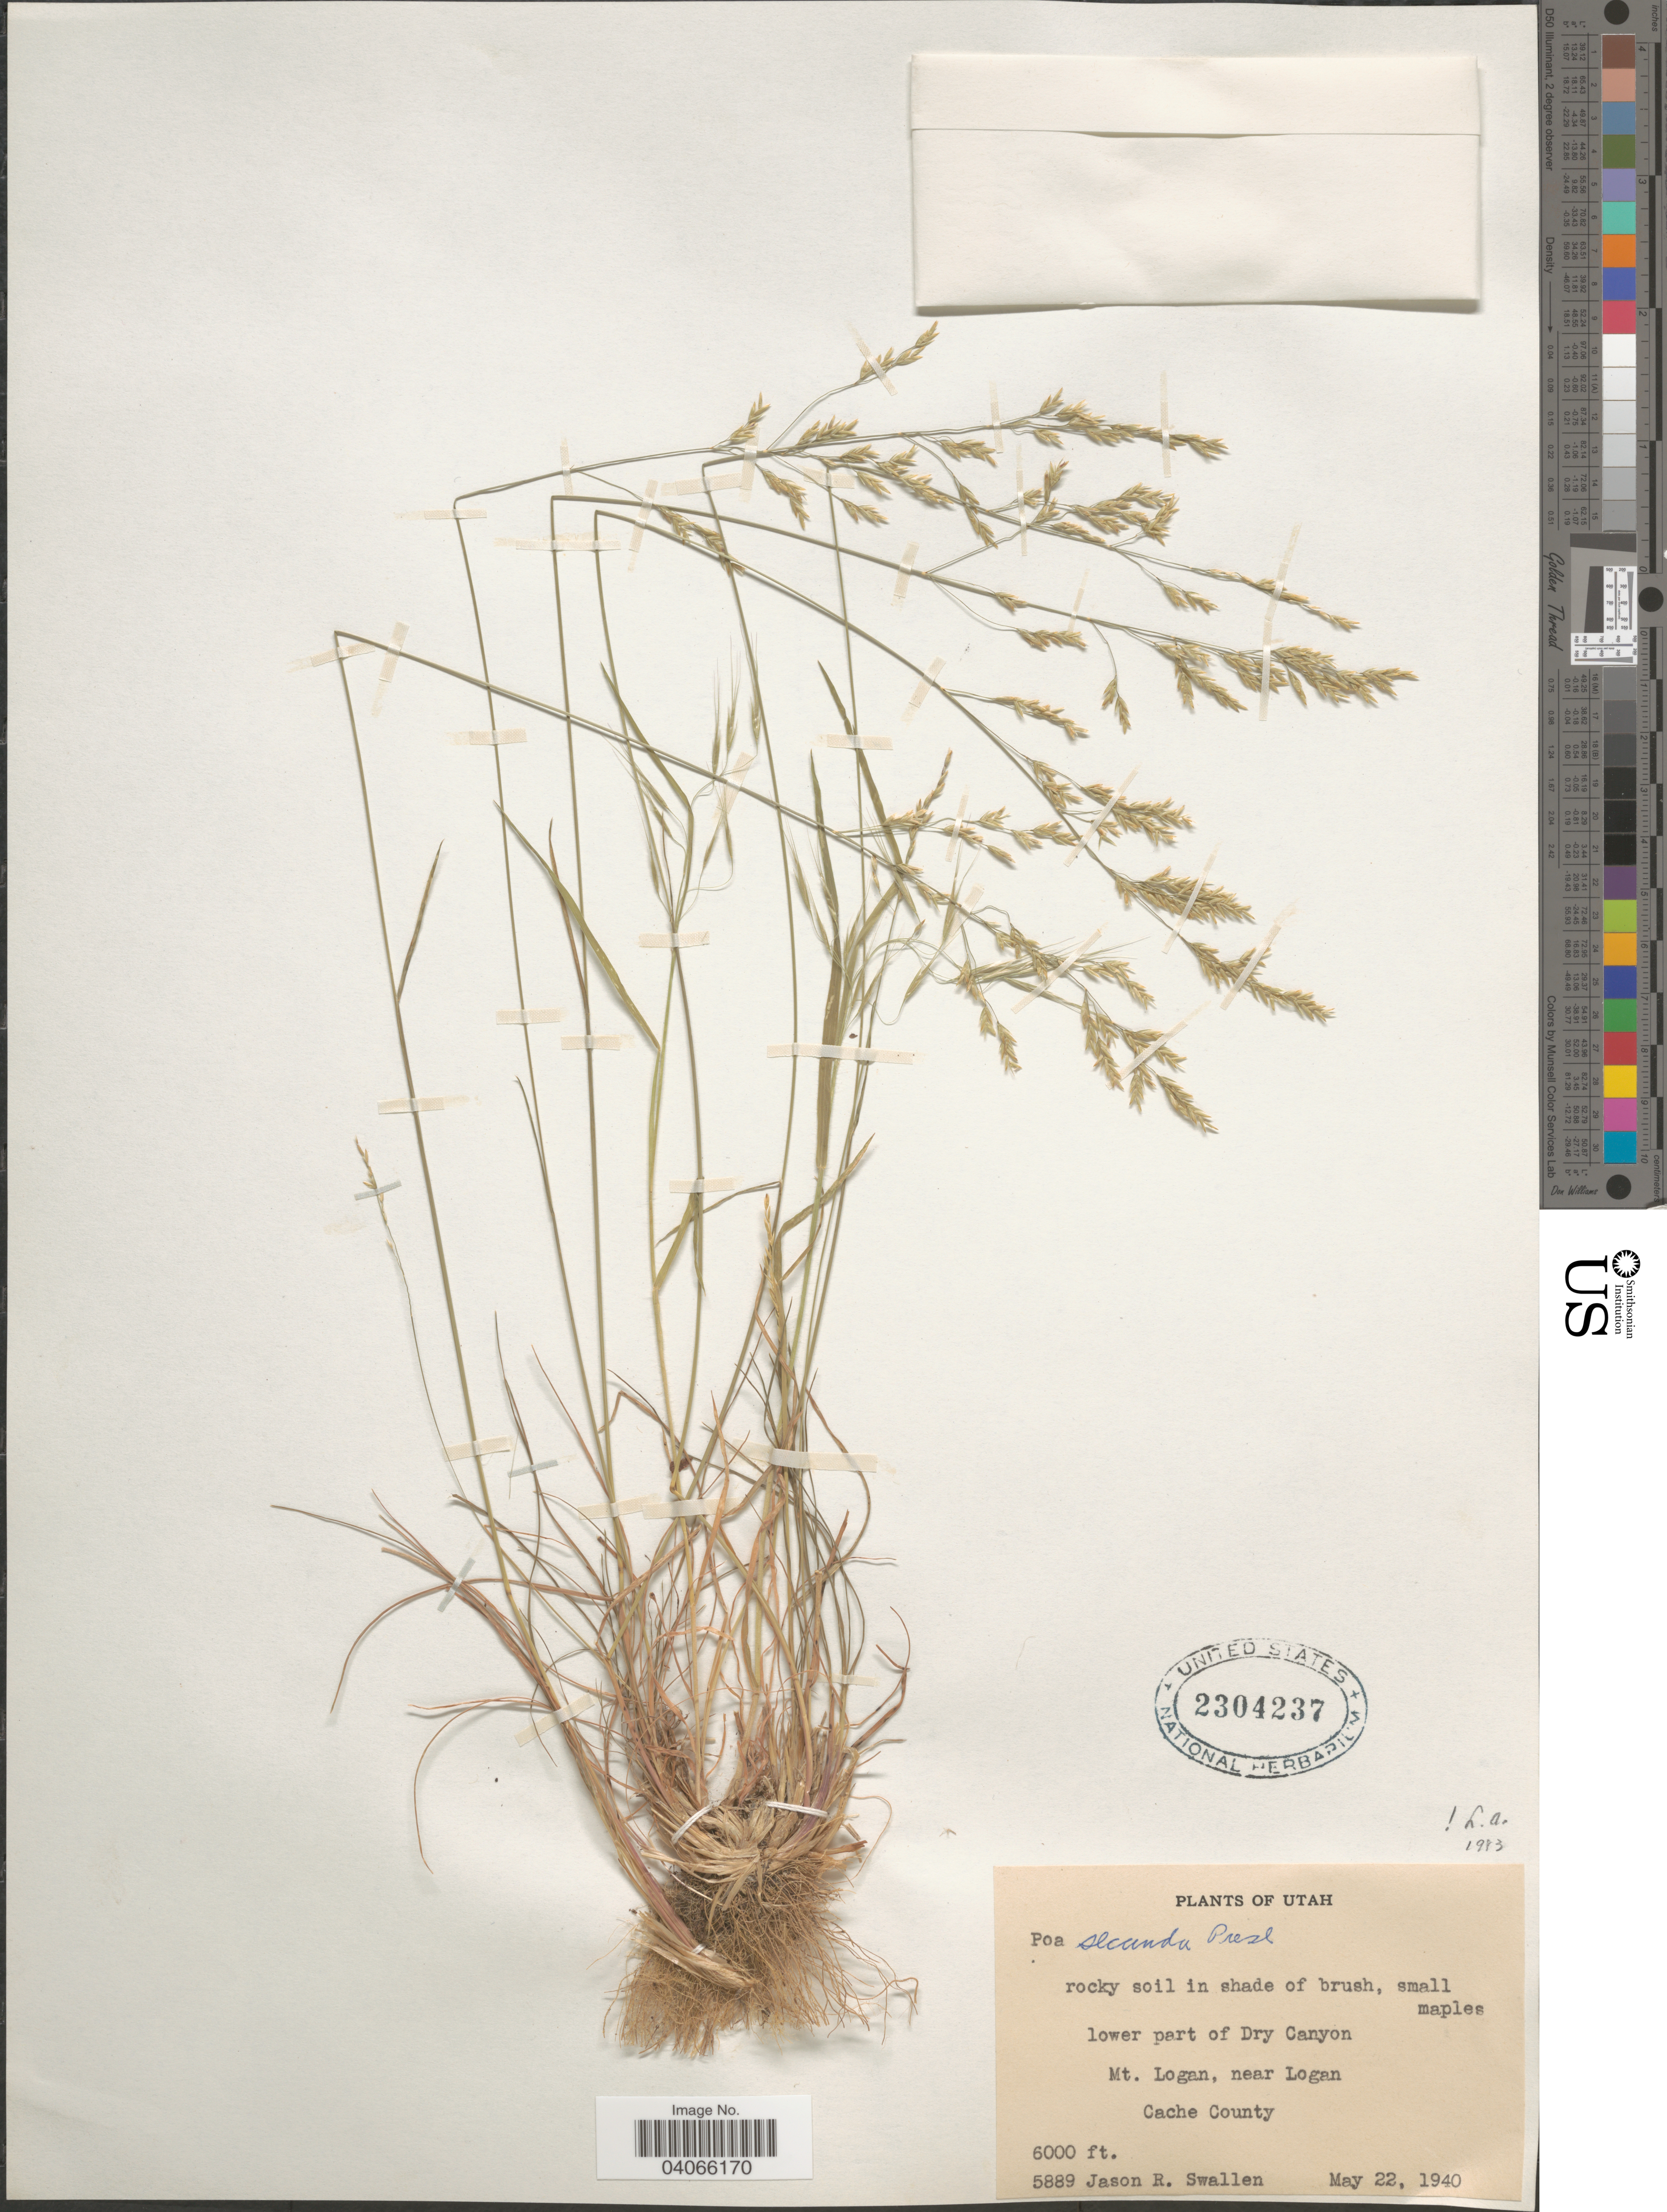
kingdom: Plantae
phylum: Tracheophyta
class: Liliopsida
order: Poales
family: Poaceae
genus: Poa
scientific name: Poa secunda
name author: J. Presl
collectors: J. R. Swallen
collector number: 5889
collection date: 1940-05-22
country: United States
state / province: Utah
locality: Lower part of Dry Canyon. Mt. Logan, near Logan. Cache County.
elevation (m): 1829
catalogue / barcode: US 2304237